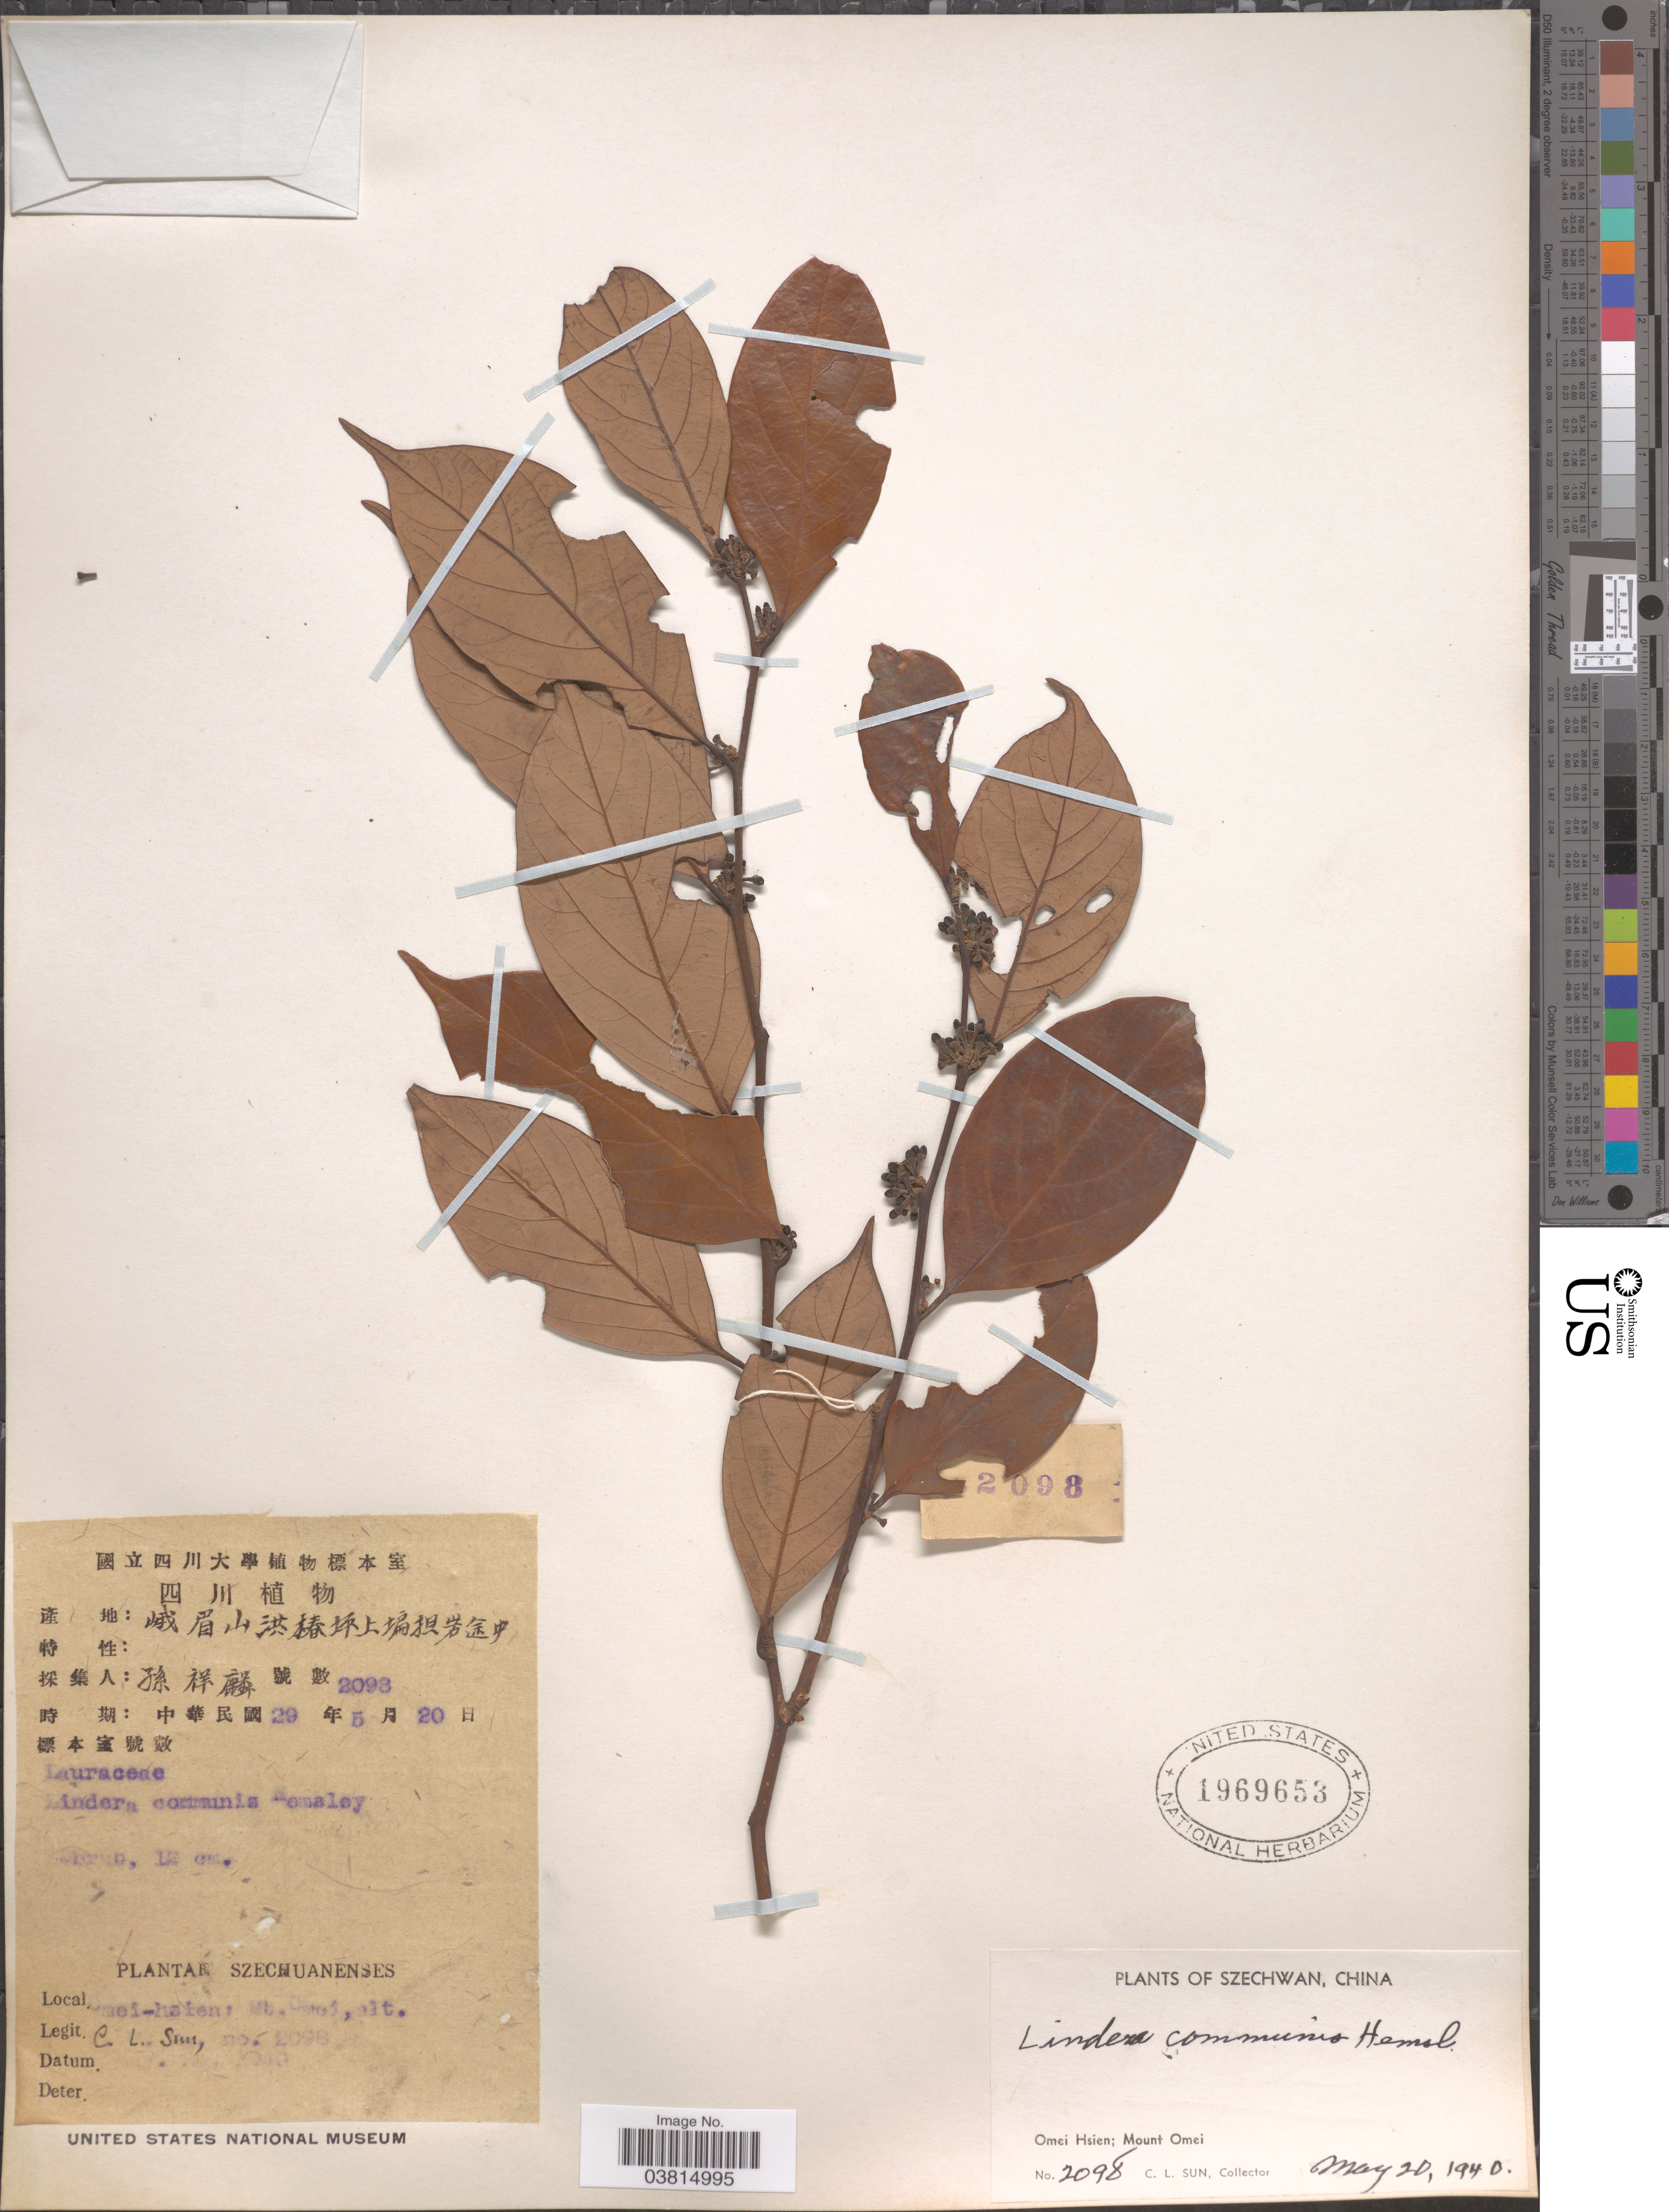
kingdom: Plantae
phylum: Tracheophyta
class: Magnoliopsida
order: Laurales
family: Lauraceae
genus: Lindera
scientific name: Lindera communis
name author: Hemsl.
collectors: C. Sun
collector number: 2098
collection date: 1940-05-20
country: China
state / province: Sichuan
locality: Szechwan. Omei Hsien: Mount Omei.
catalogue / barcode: US 1969653